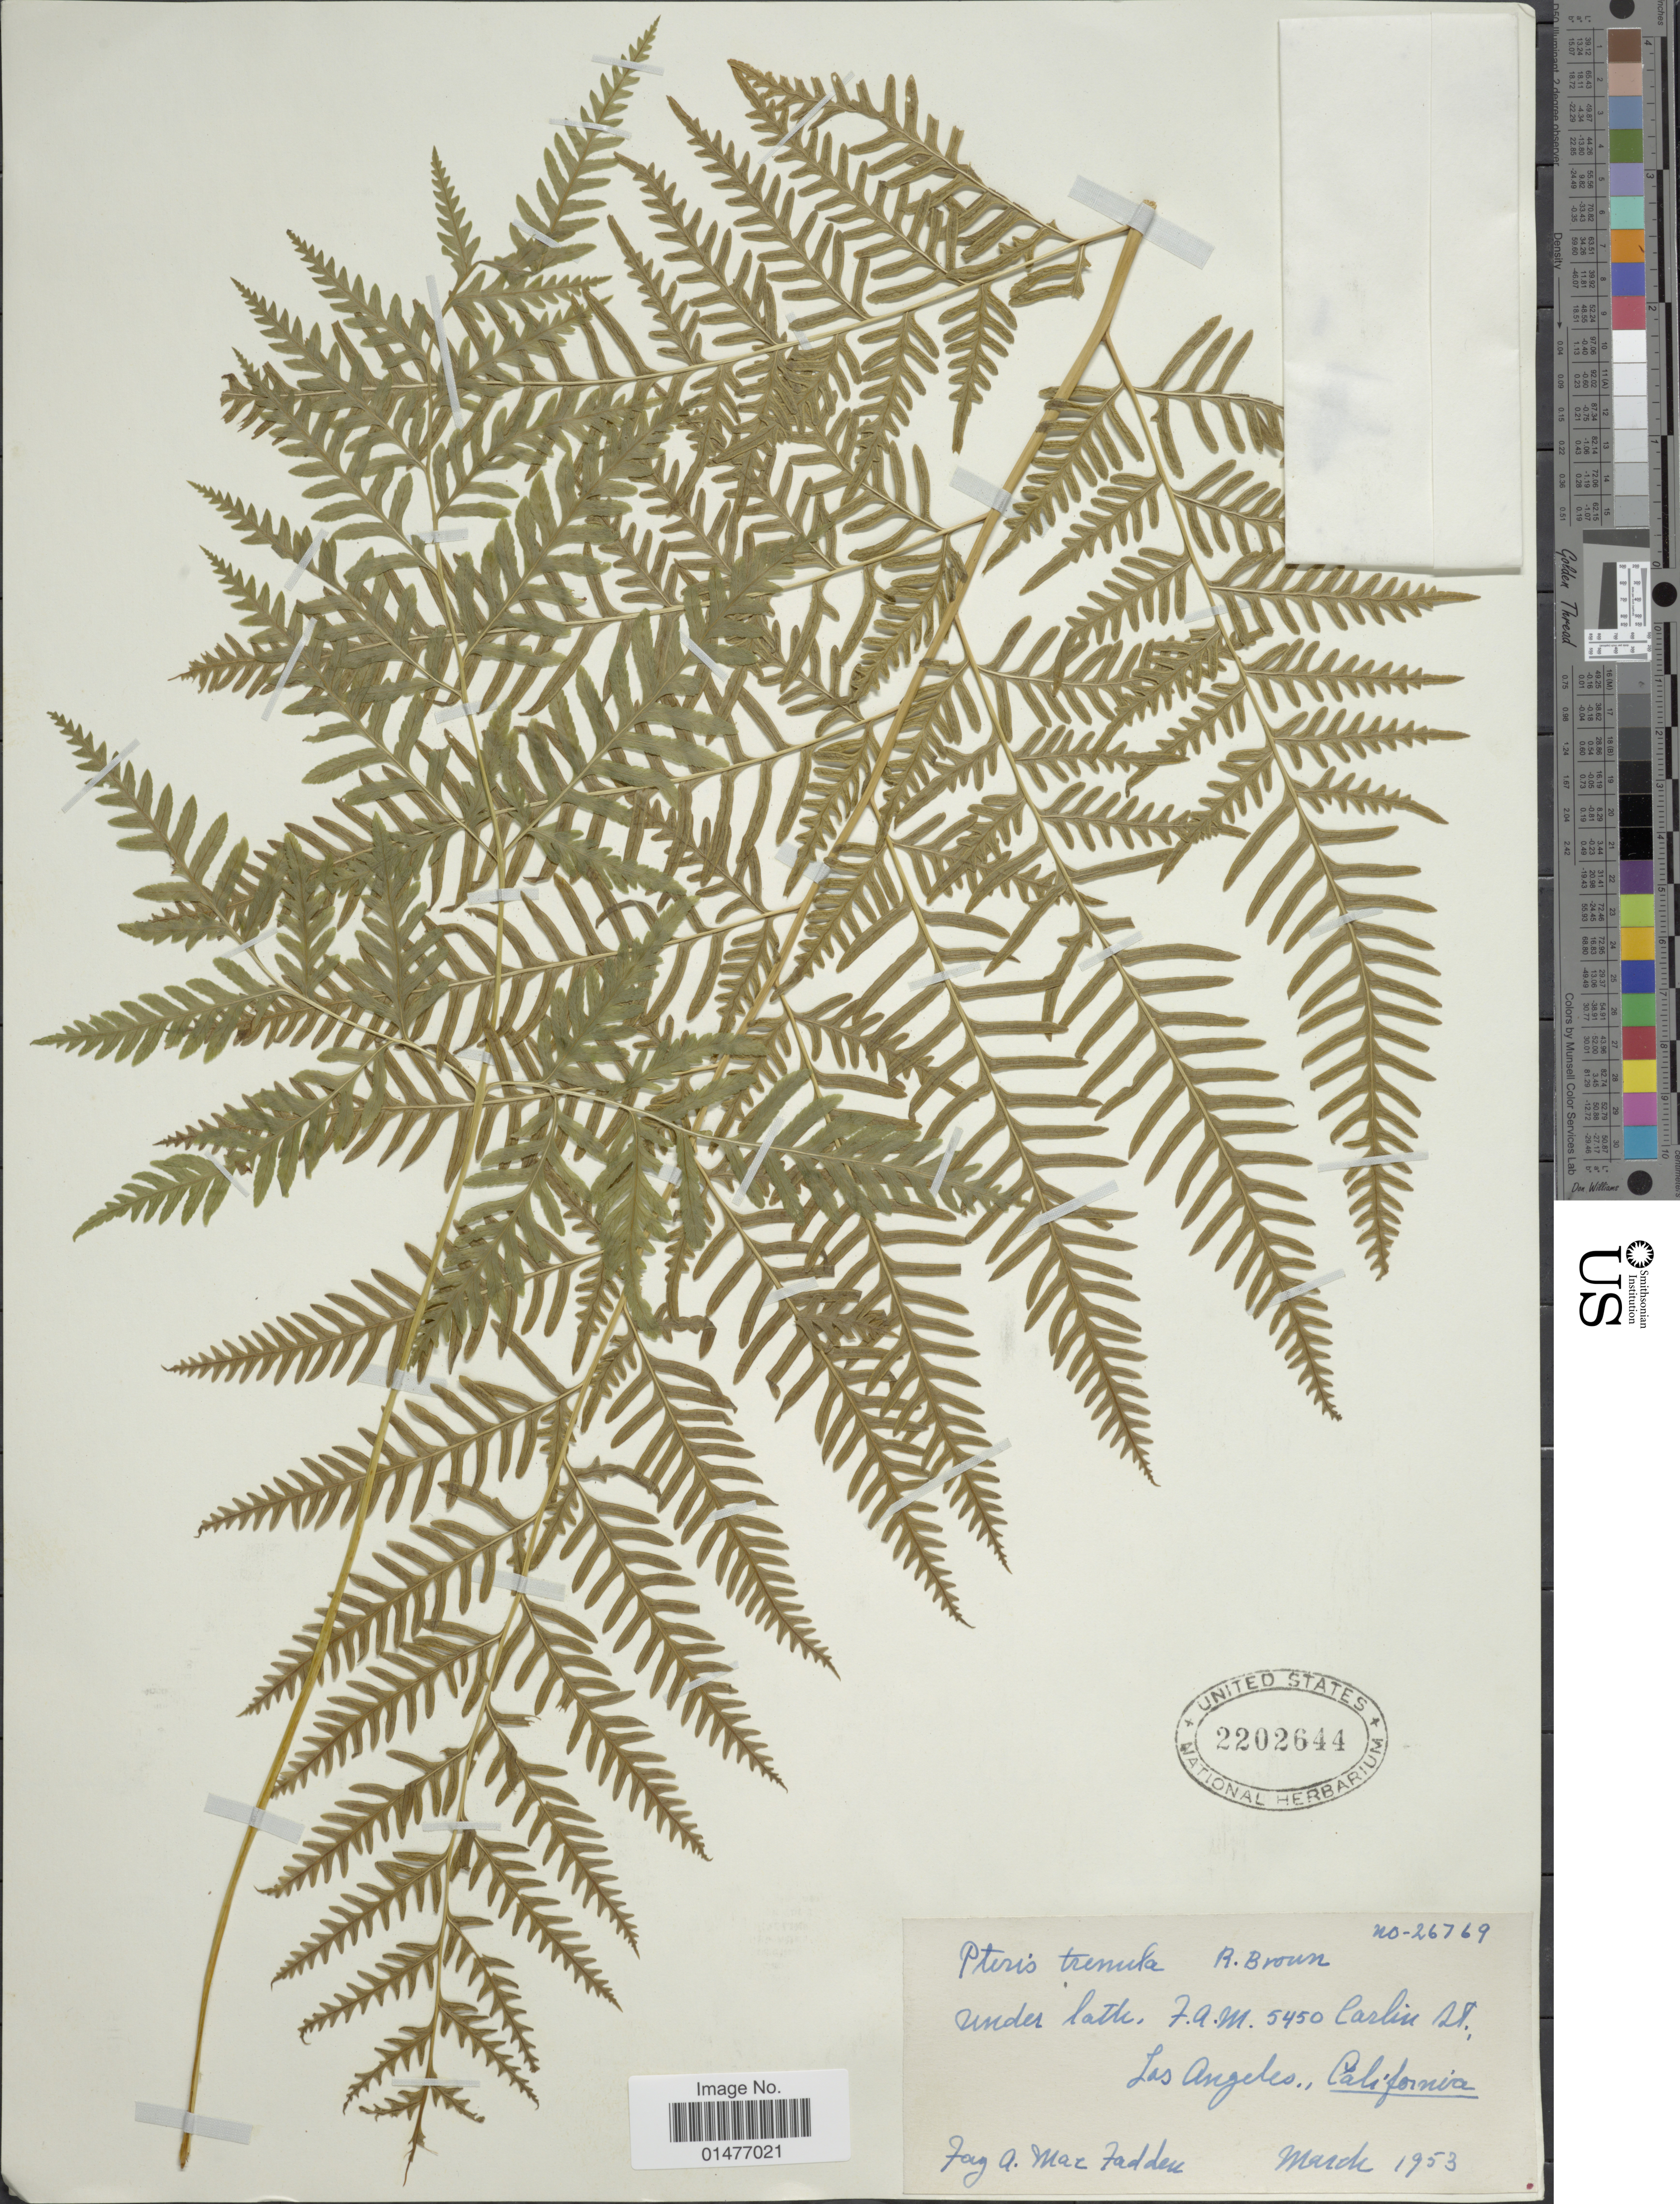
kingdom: Plantae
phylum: Tracheophyta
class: Polypodiopsida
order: Polypodiales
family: Pteridaceae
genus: Pteris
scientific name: Pteris tremula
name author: R. Br.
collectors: F. MacFadden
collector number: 26769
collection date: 1953-03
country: United States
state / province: California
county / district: Los Angeles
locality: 5450 Carlin St. Los Angeles., California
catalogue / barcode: US 2202644